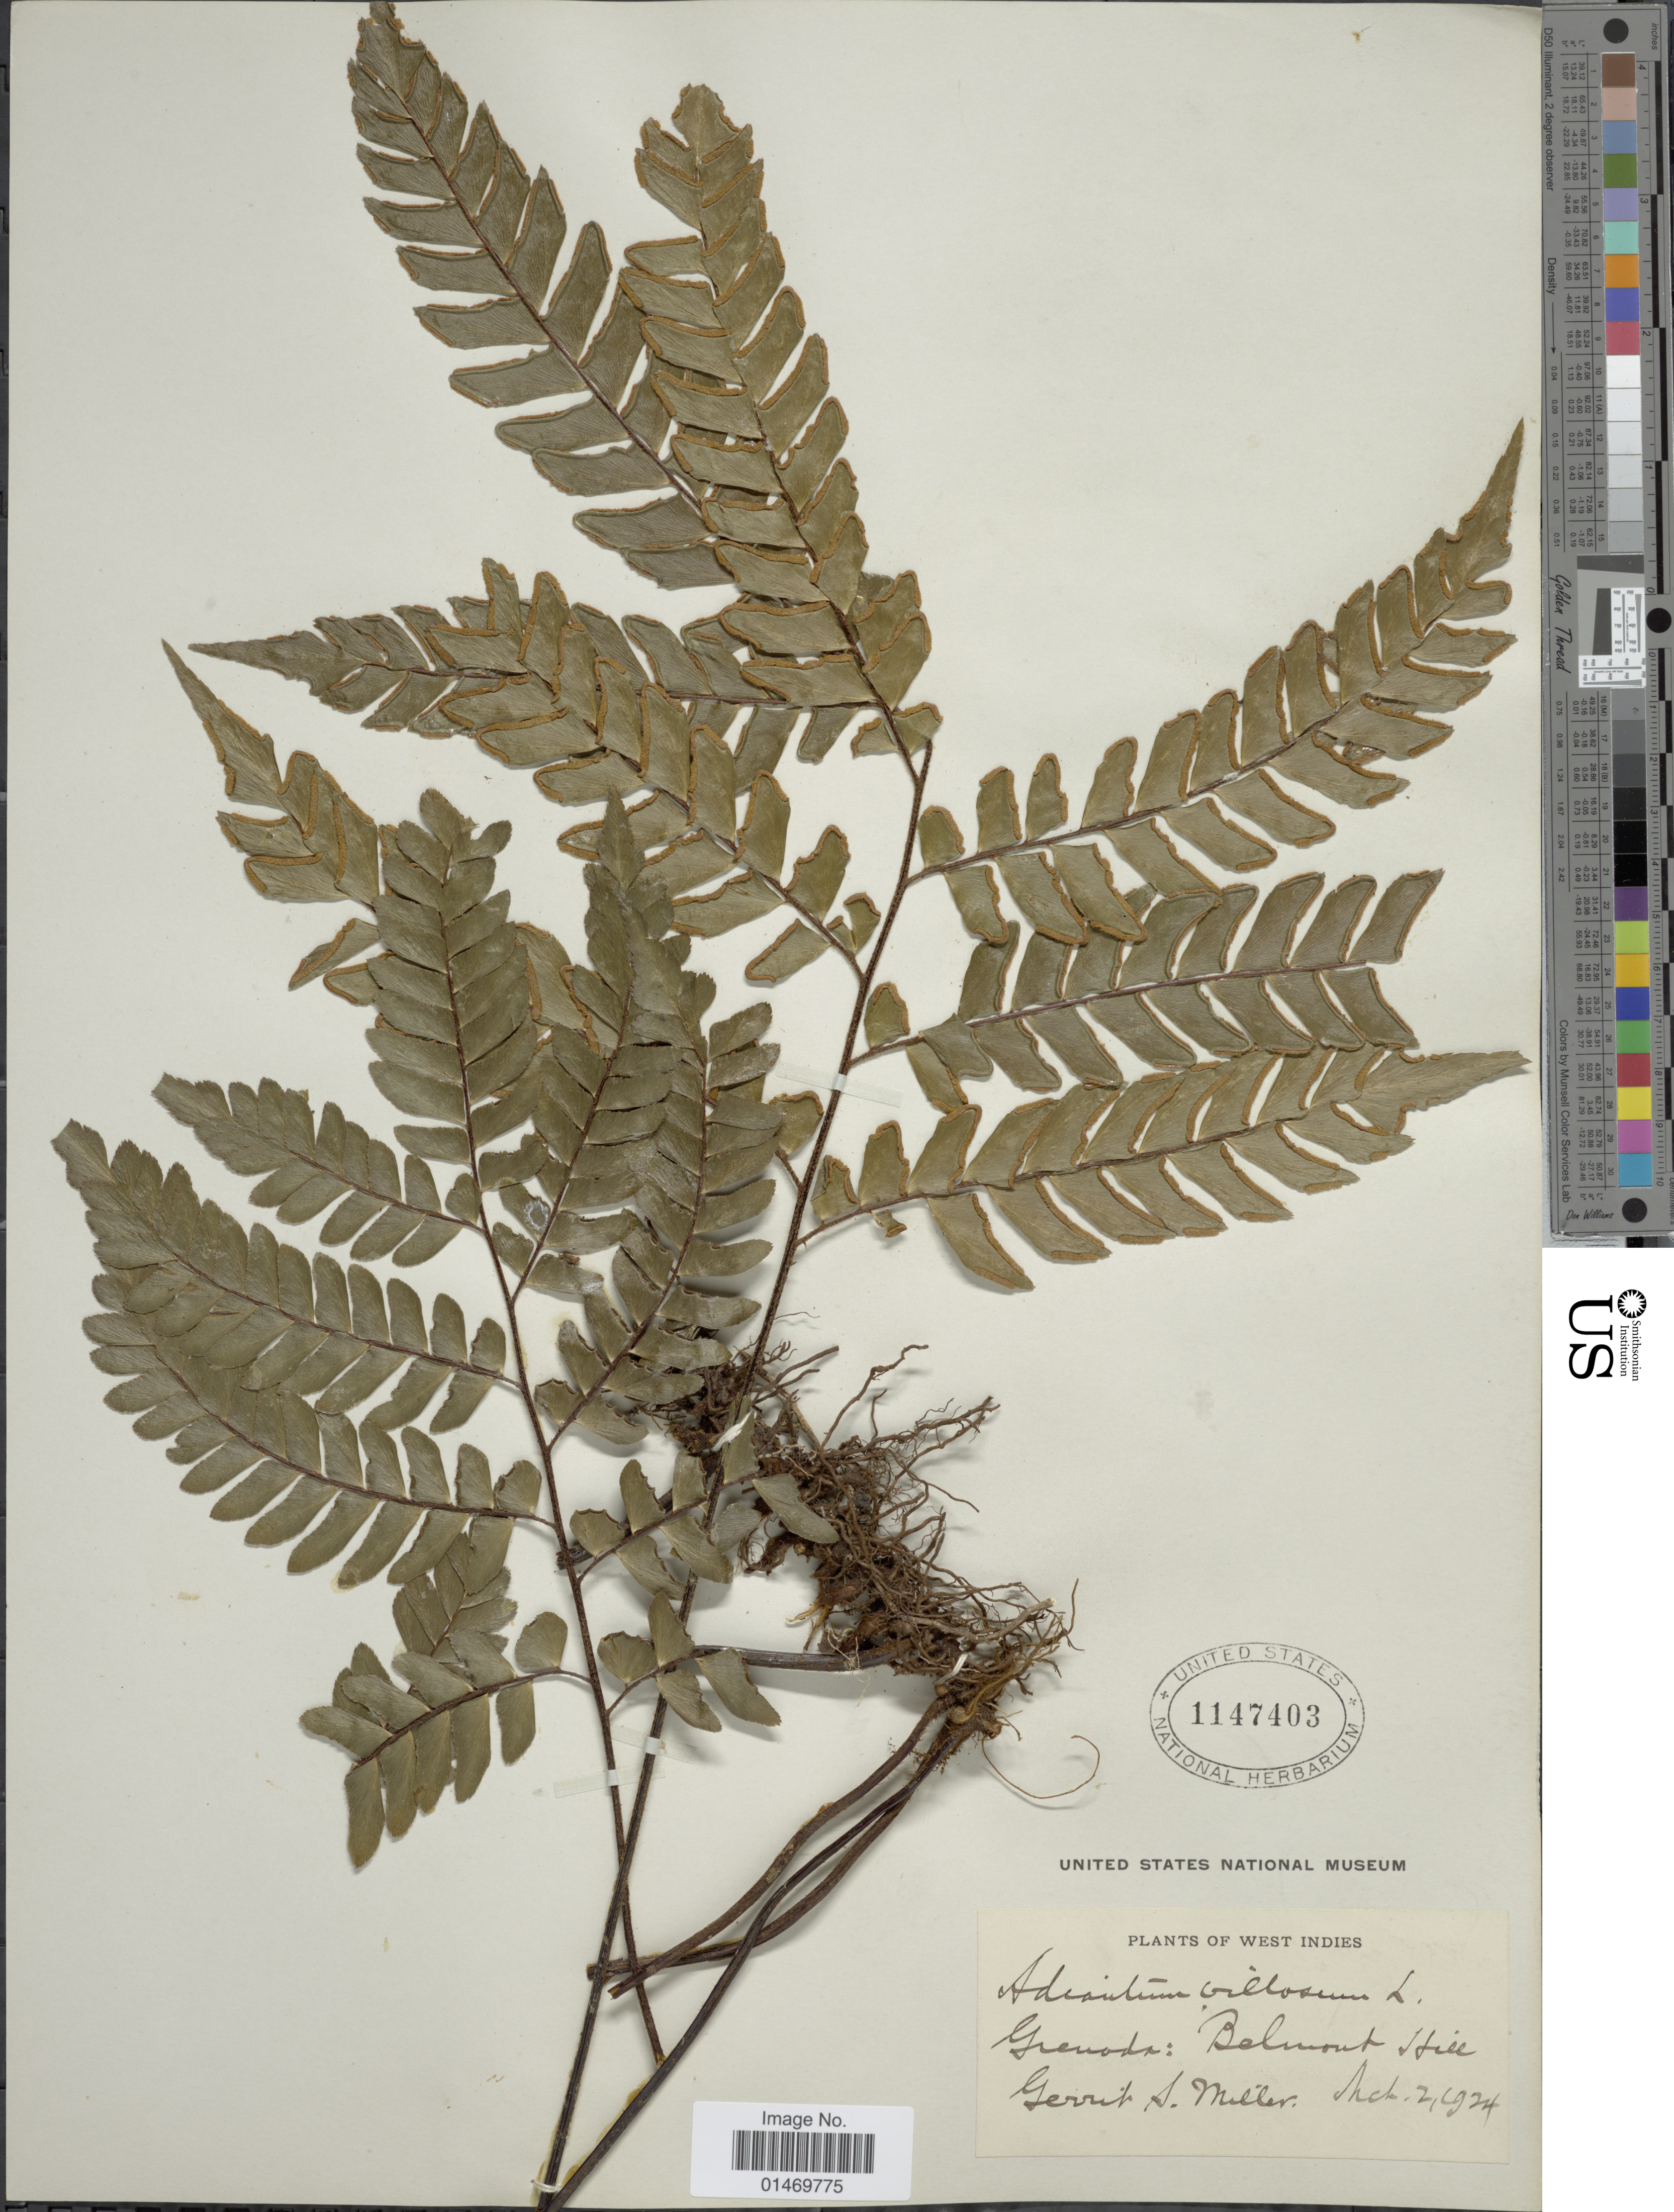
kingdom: Plantae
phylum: Tracheophyta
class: Polypodiopsida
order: Polypodiales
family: Pteridaceae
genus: Adiantum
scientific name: Adiantum villosum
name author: L.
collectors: G. S. Miller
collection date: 1924-03-02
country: Grenada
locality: West Indies, Greneda: Balmount Hill.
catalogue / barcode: US 1147403